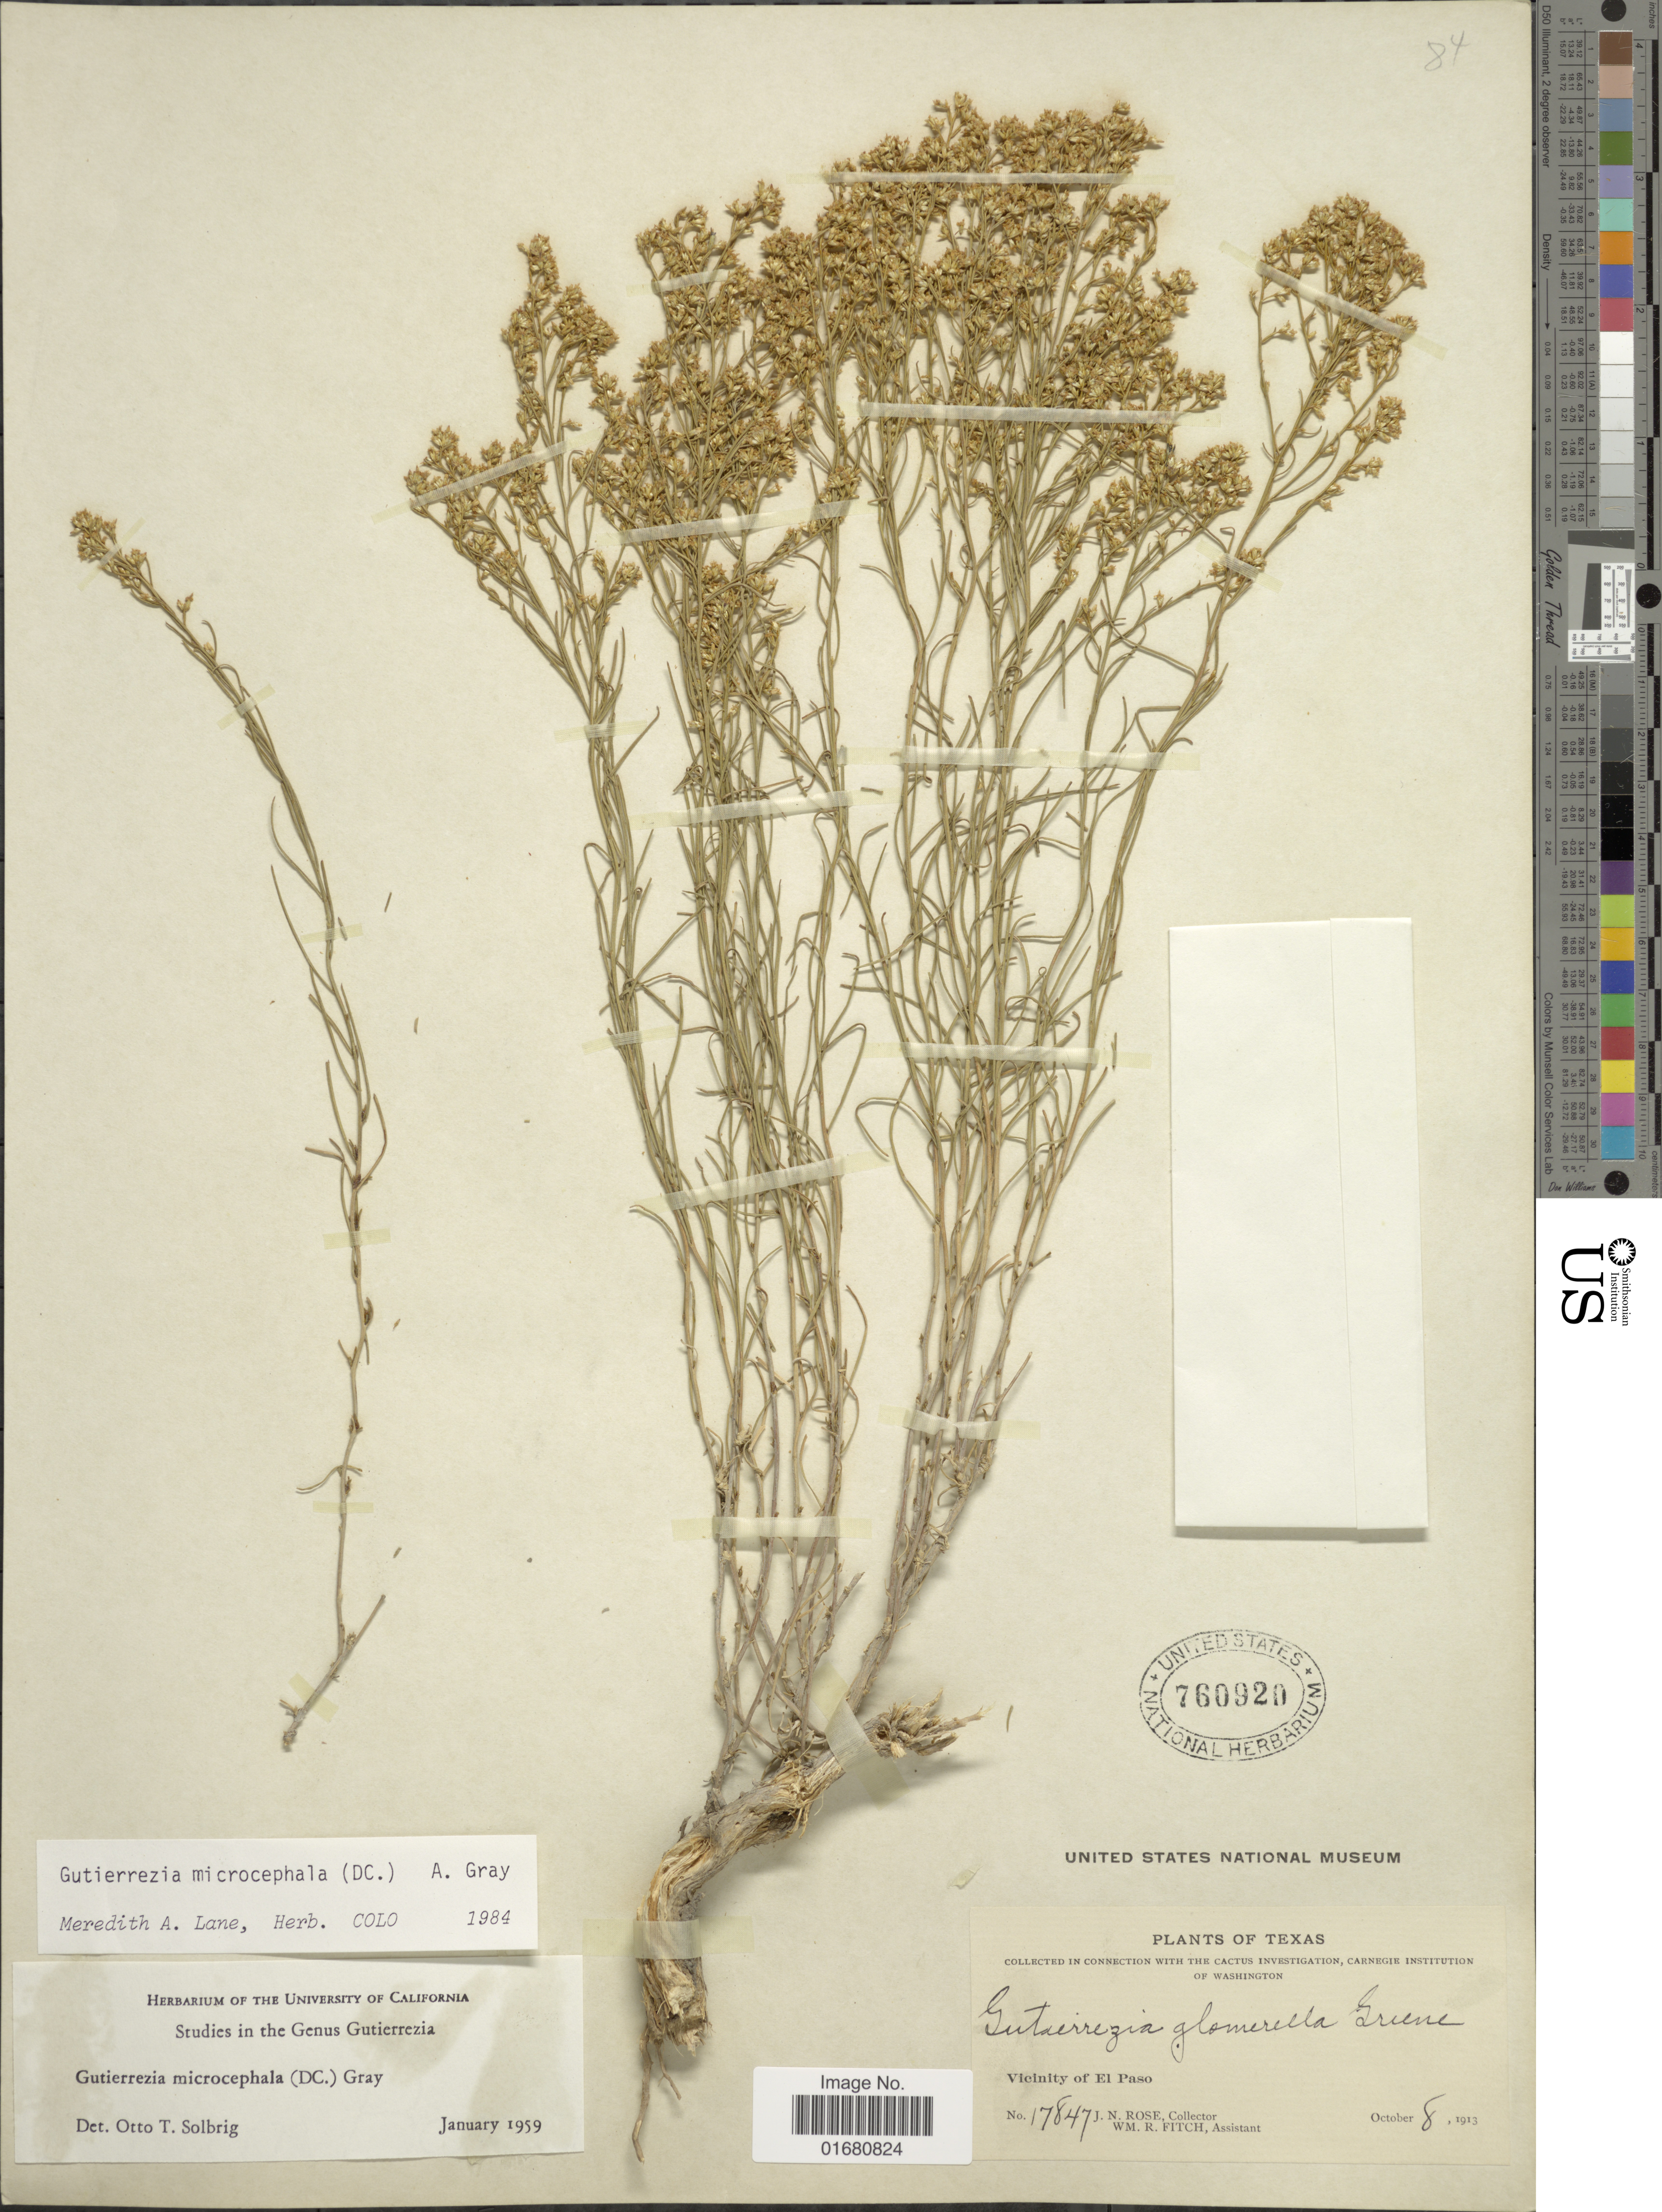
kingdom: Plantae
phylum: Tracheophyta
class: Magnoliopsida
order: Asterales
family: Asteraceae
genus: Gutierrezia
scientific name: Gutierrezia microcephala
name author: (DC.) A. Gray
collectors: J. N. Rose & W. R. Fitch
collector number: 17847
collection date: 1913-10-08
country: United States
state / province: Texas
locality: Viciniyy of El Paso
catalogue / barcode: US 760920